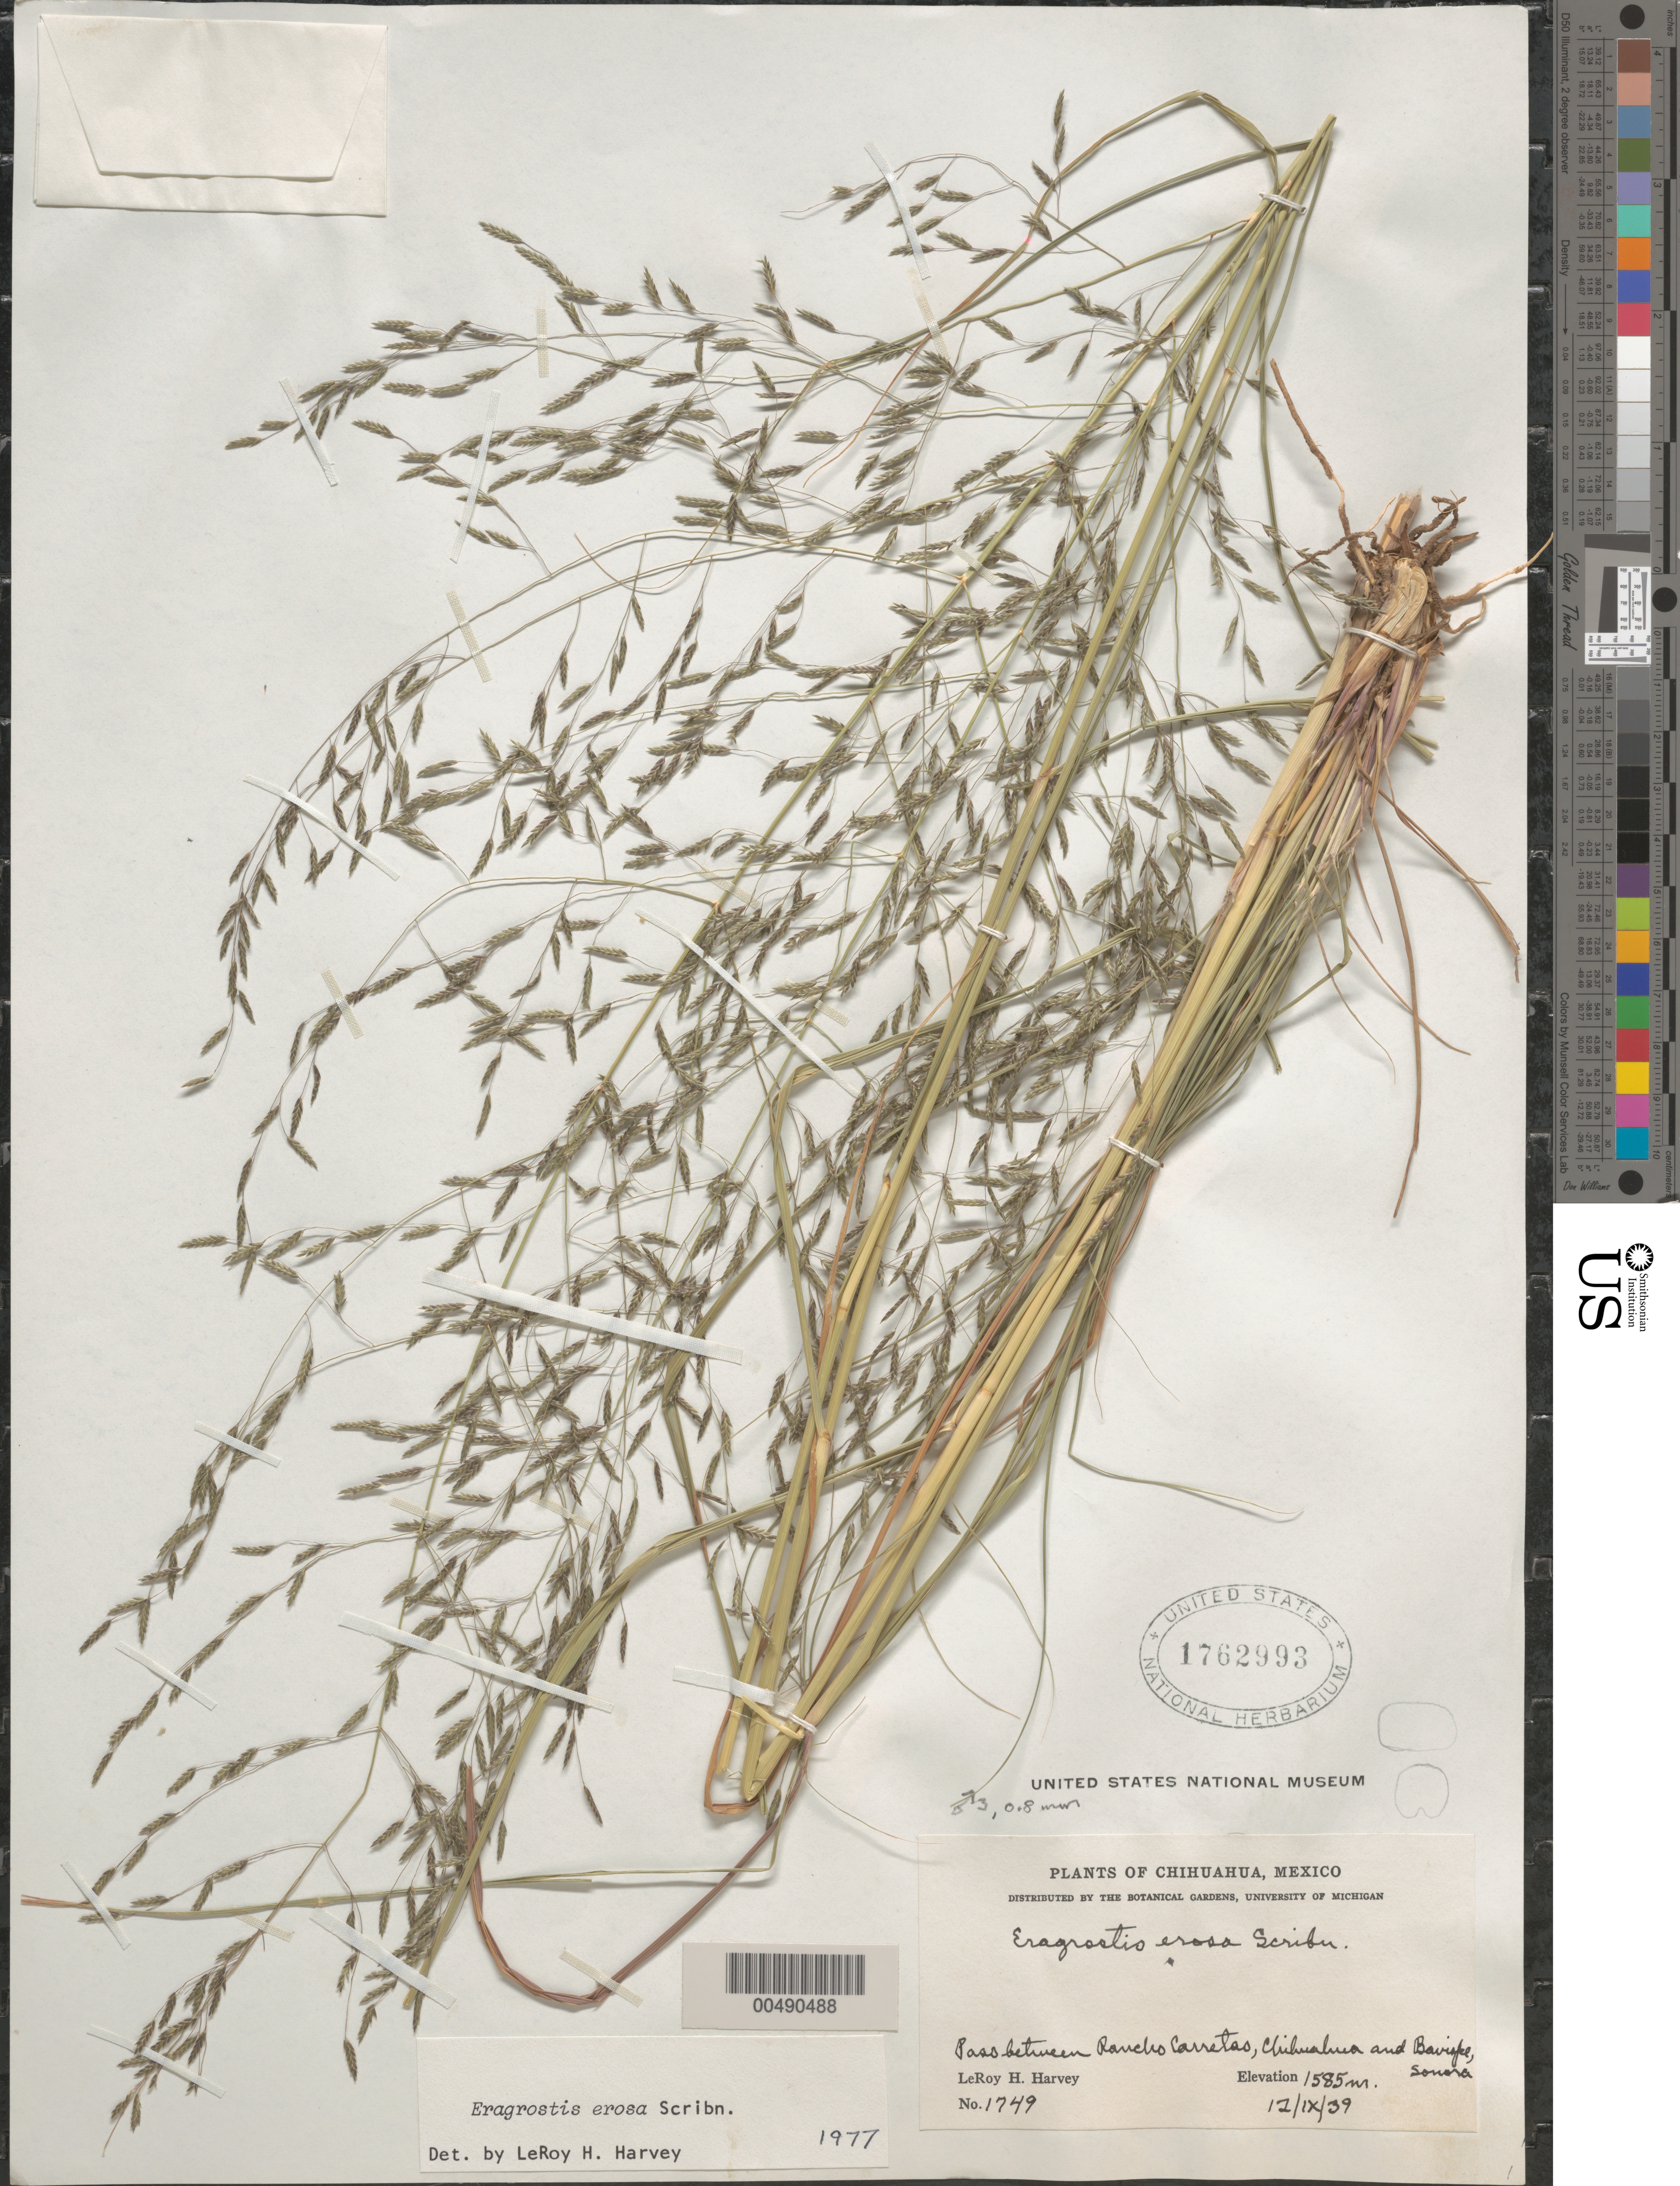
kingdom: Plantae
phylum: Tracheophyta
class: Liliopsida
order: Poales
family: Poaceae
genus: Eragrostis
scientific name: Eragrostis erosa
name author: Scribn. ex W.J. Beal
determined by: Harvey, L. H.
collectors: L. H. Harvey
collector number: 1749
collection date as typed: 12 Sep 1939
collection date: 1939-09-12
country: Mexico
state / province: Chihuahua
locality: Pass between Rancho Carretas, Chihuahua and Bavispe, Sonora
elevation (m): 1585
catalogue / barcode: US 1762993